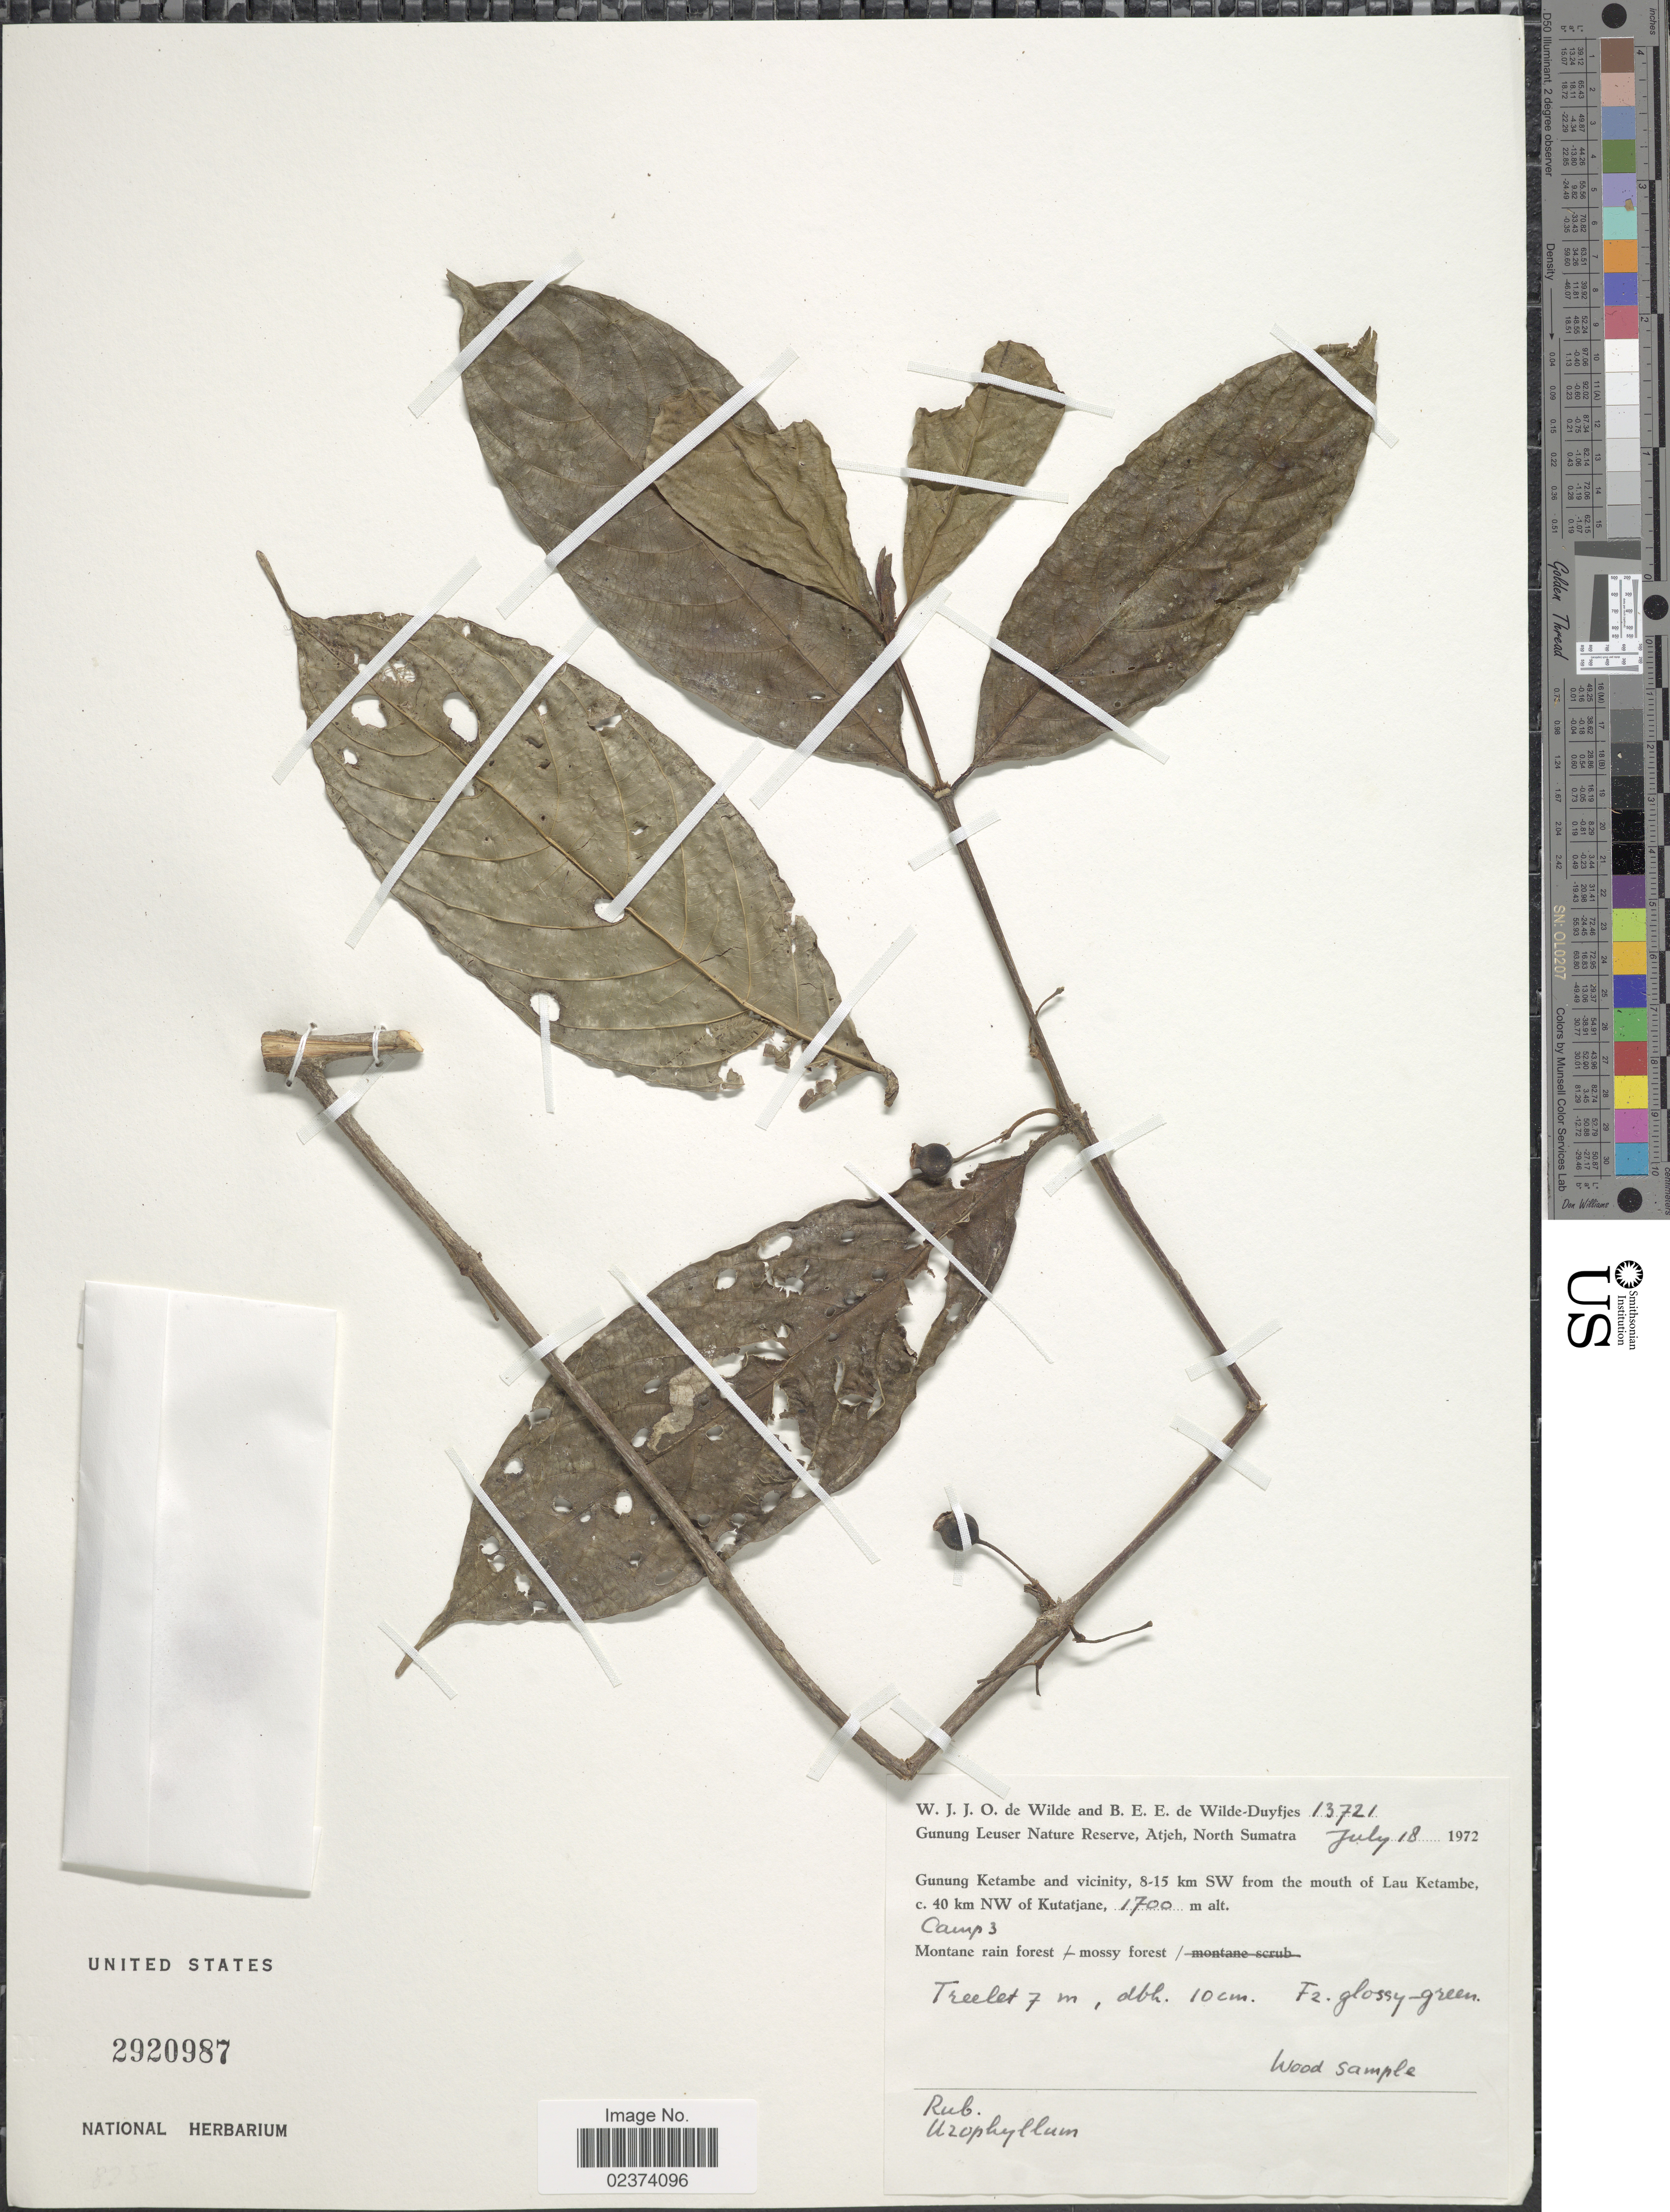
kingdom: Plantae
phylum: Tracheophyta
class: Magnoliopsida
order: Gentianales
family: Rubiaceae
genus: Urophyllum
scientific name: Urophyllum sp.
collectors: W. J. de Wilde & B. E. de Wilde-Duyfjes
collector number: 13721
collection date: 1972-07-18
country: Indonesia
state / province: Sumatra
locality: Gunung Leuser Nature Reserve, Atjeh, North Sumatra, Gunung Ketambe and vicinity, 8-15 km SW from the mouth of Lau Ketambe, c. 40 km NW of Kutatjane, Camp 3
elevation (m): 1700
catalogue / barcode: US 2920987